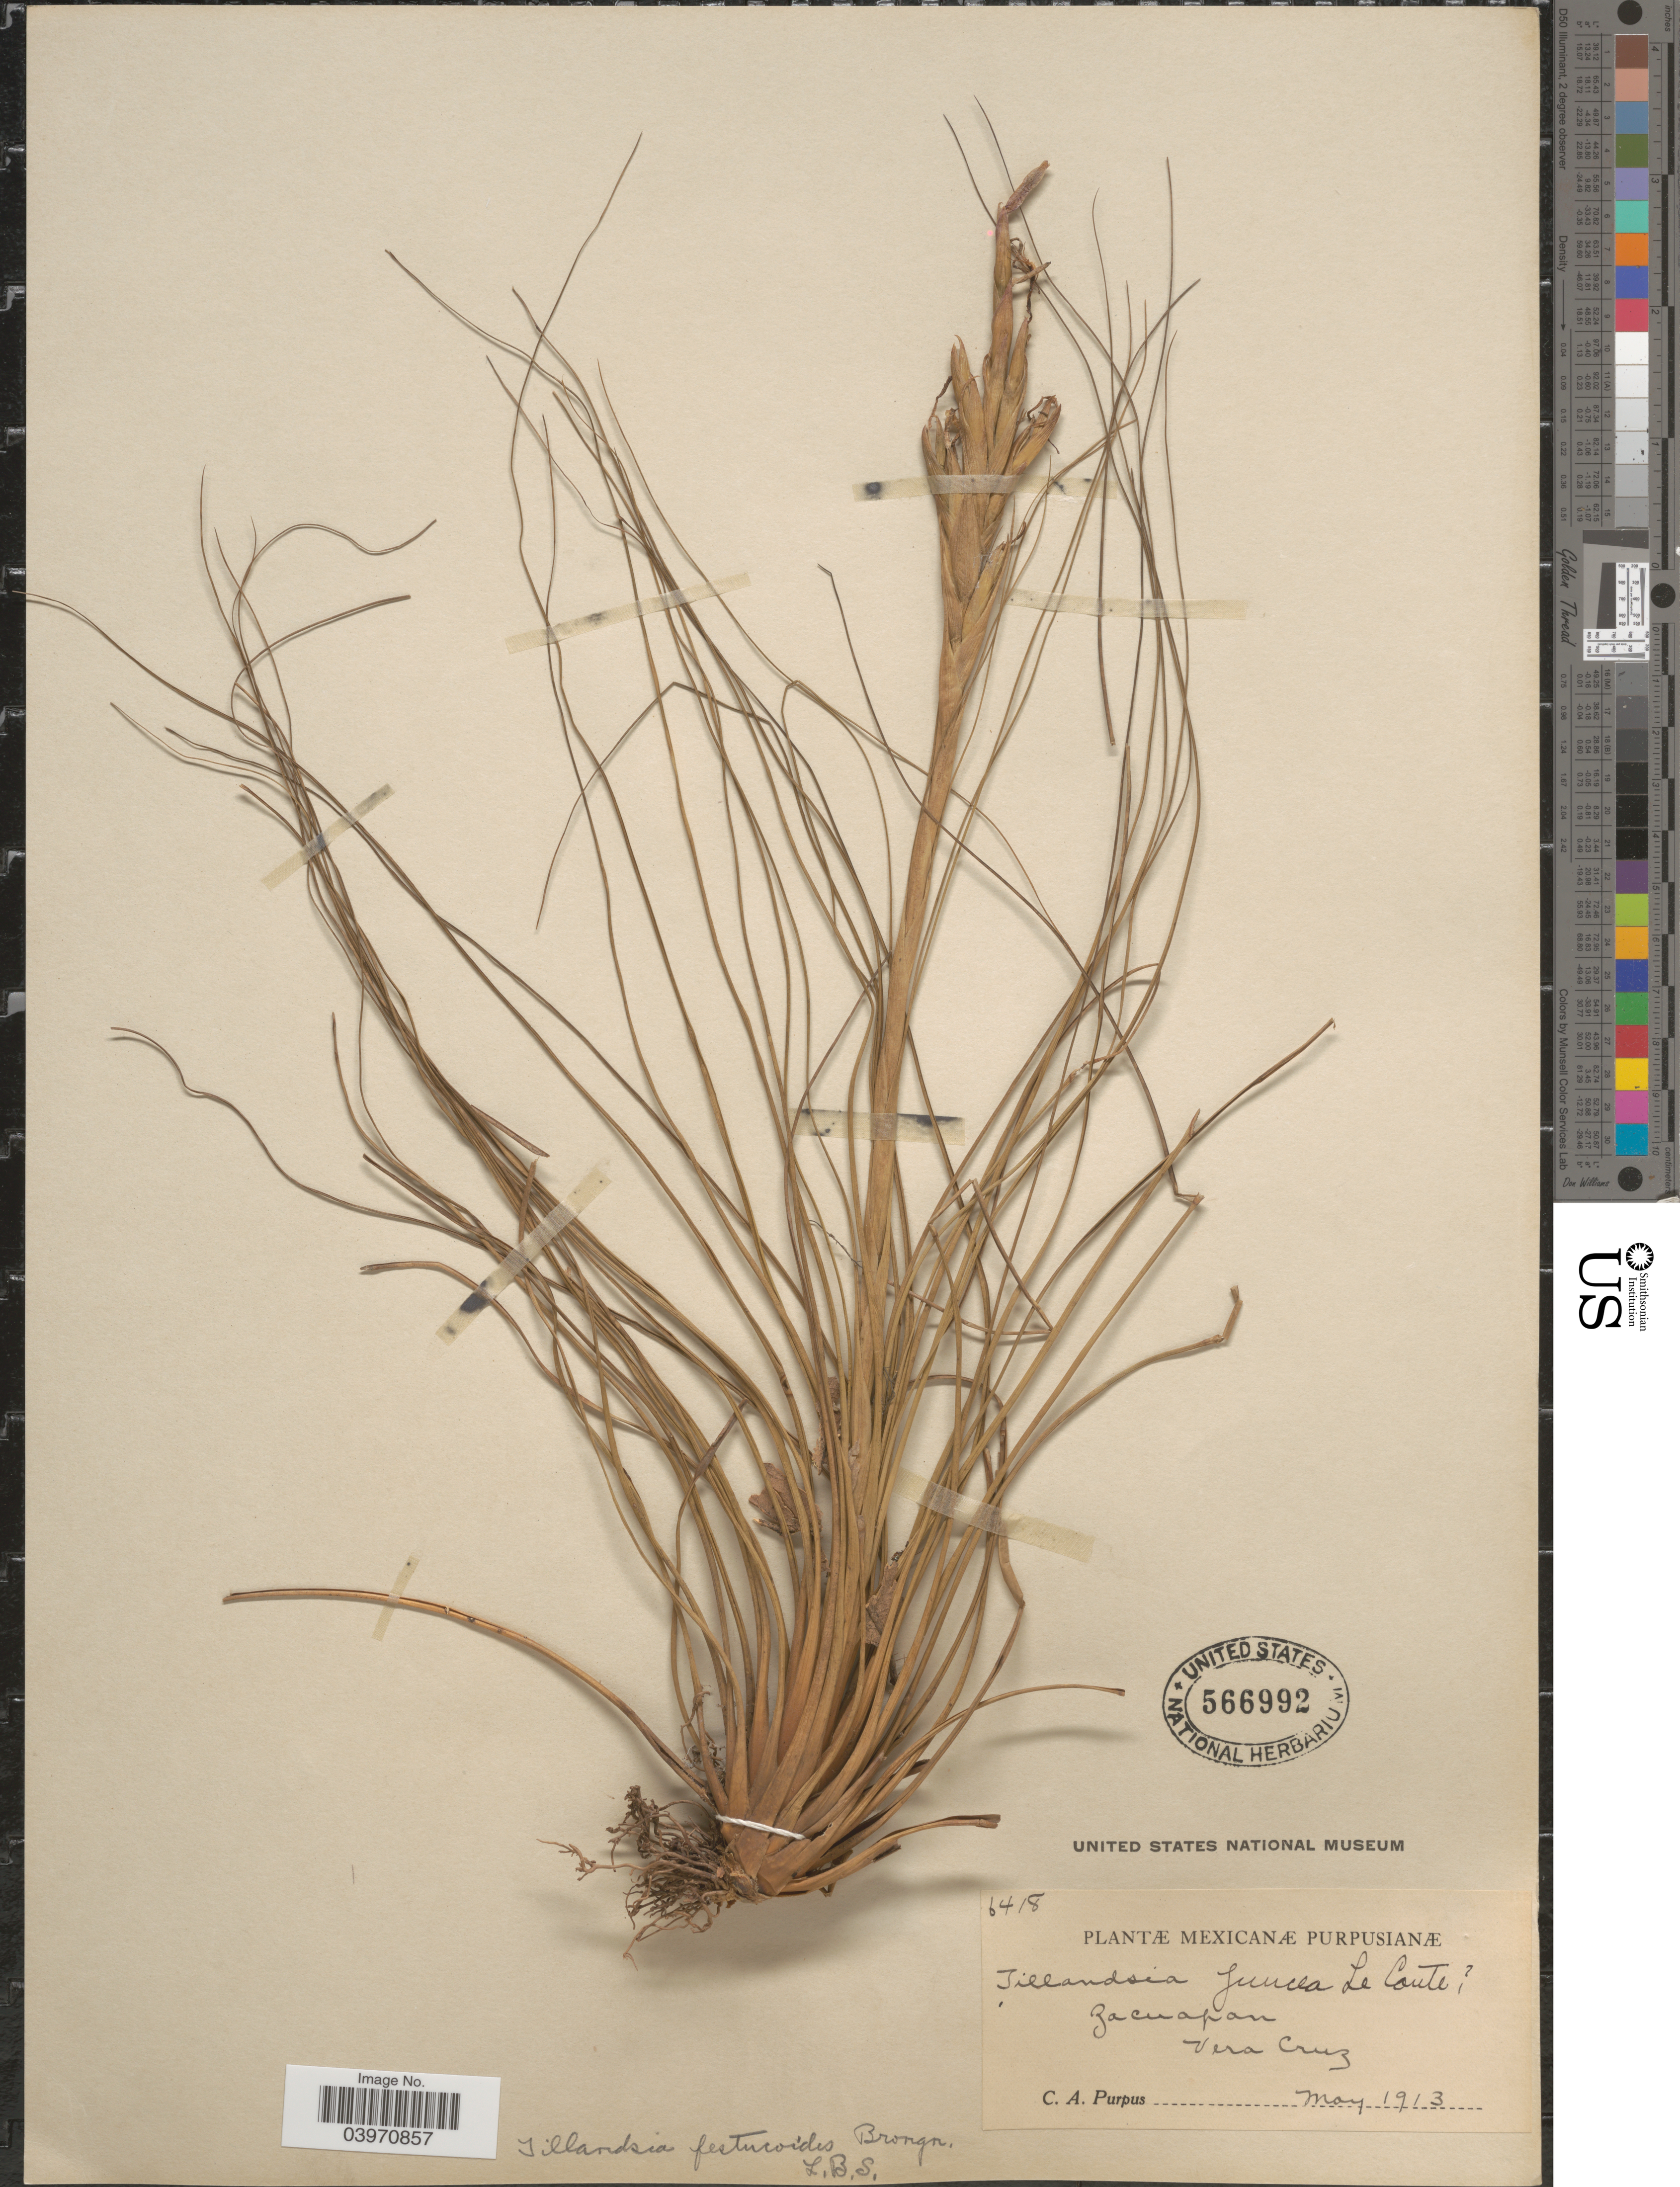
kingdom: Plantae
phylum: Tracheophyta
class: Liliopsida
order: Poales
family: Bromeliaceae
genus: Tillandsia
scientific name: Tillandsia festucoides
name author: Brongn. ex Mez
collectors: C. A. Purpus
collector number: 6418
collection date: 1913-05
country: Mexico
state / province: Veracruz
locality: Zacuapan, Vera Cruz.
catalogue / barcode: US 566992